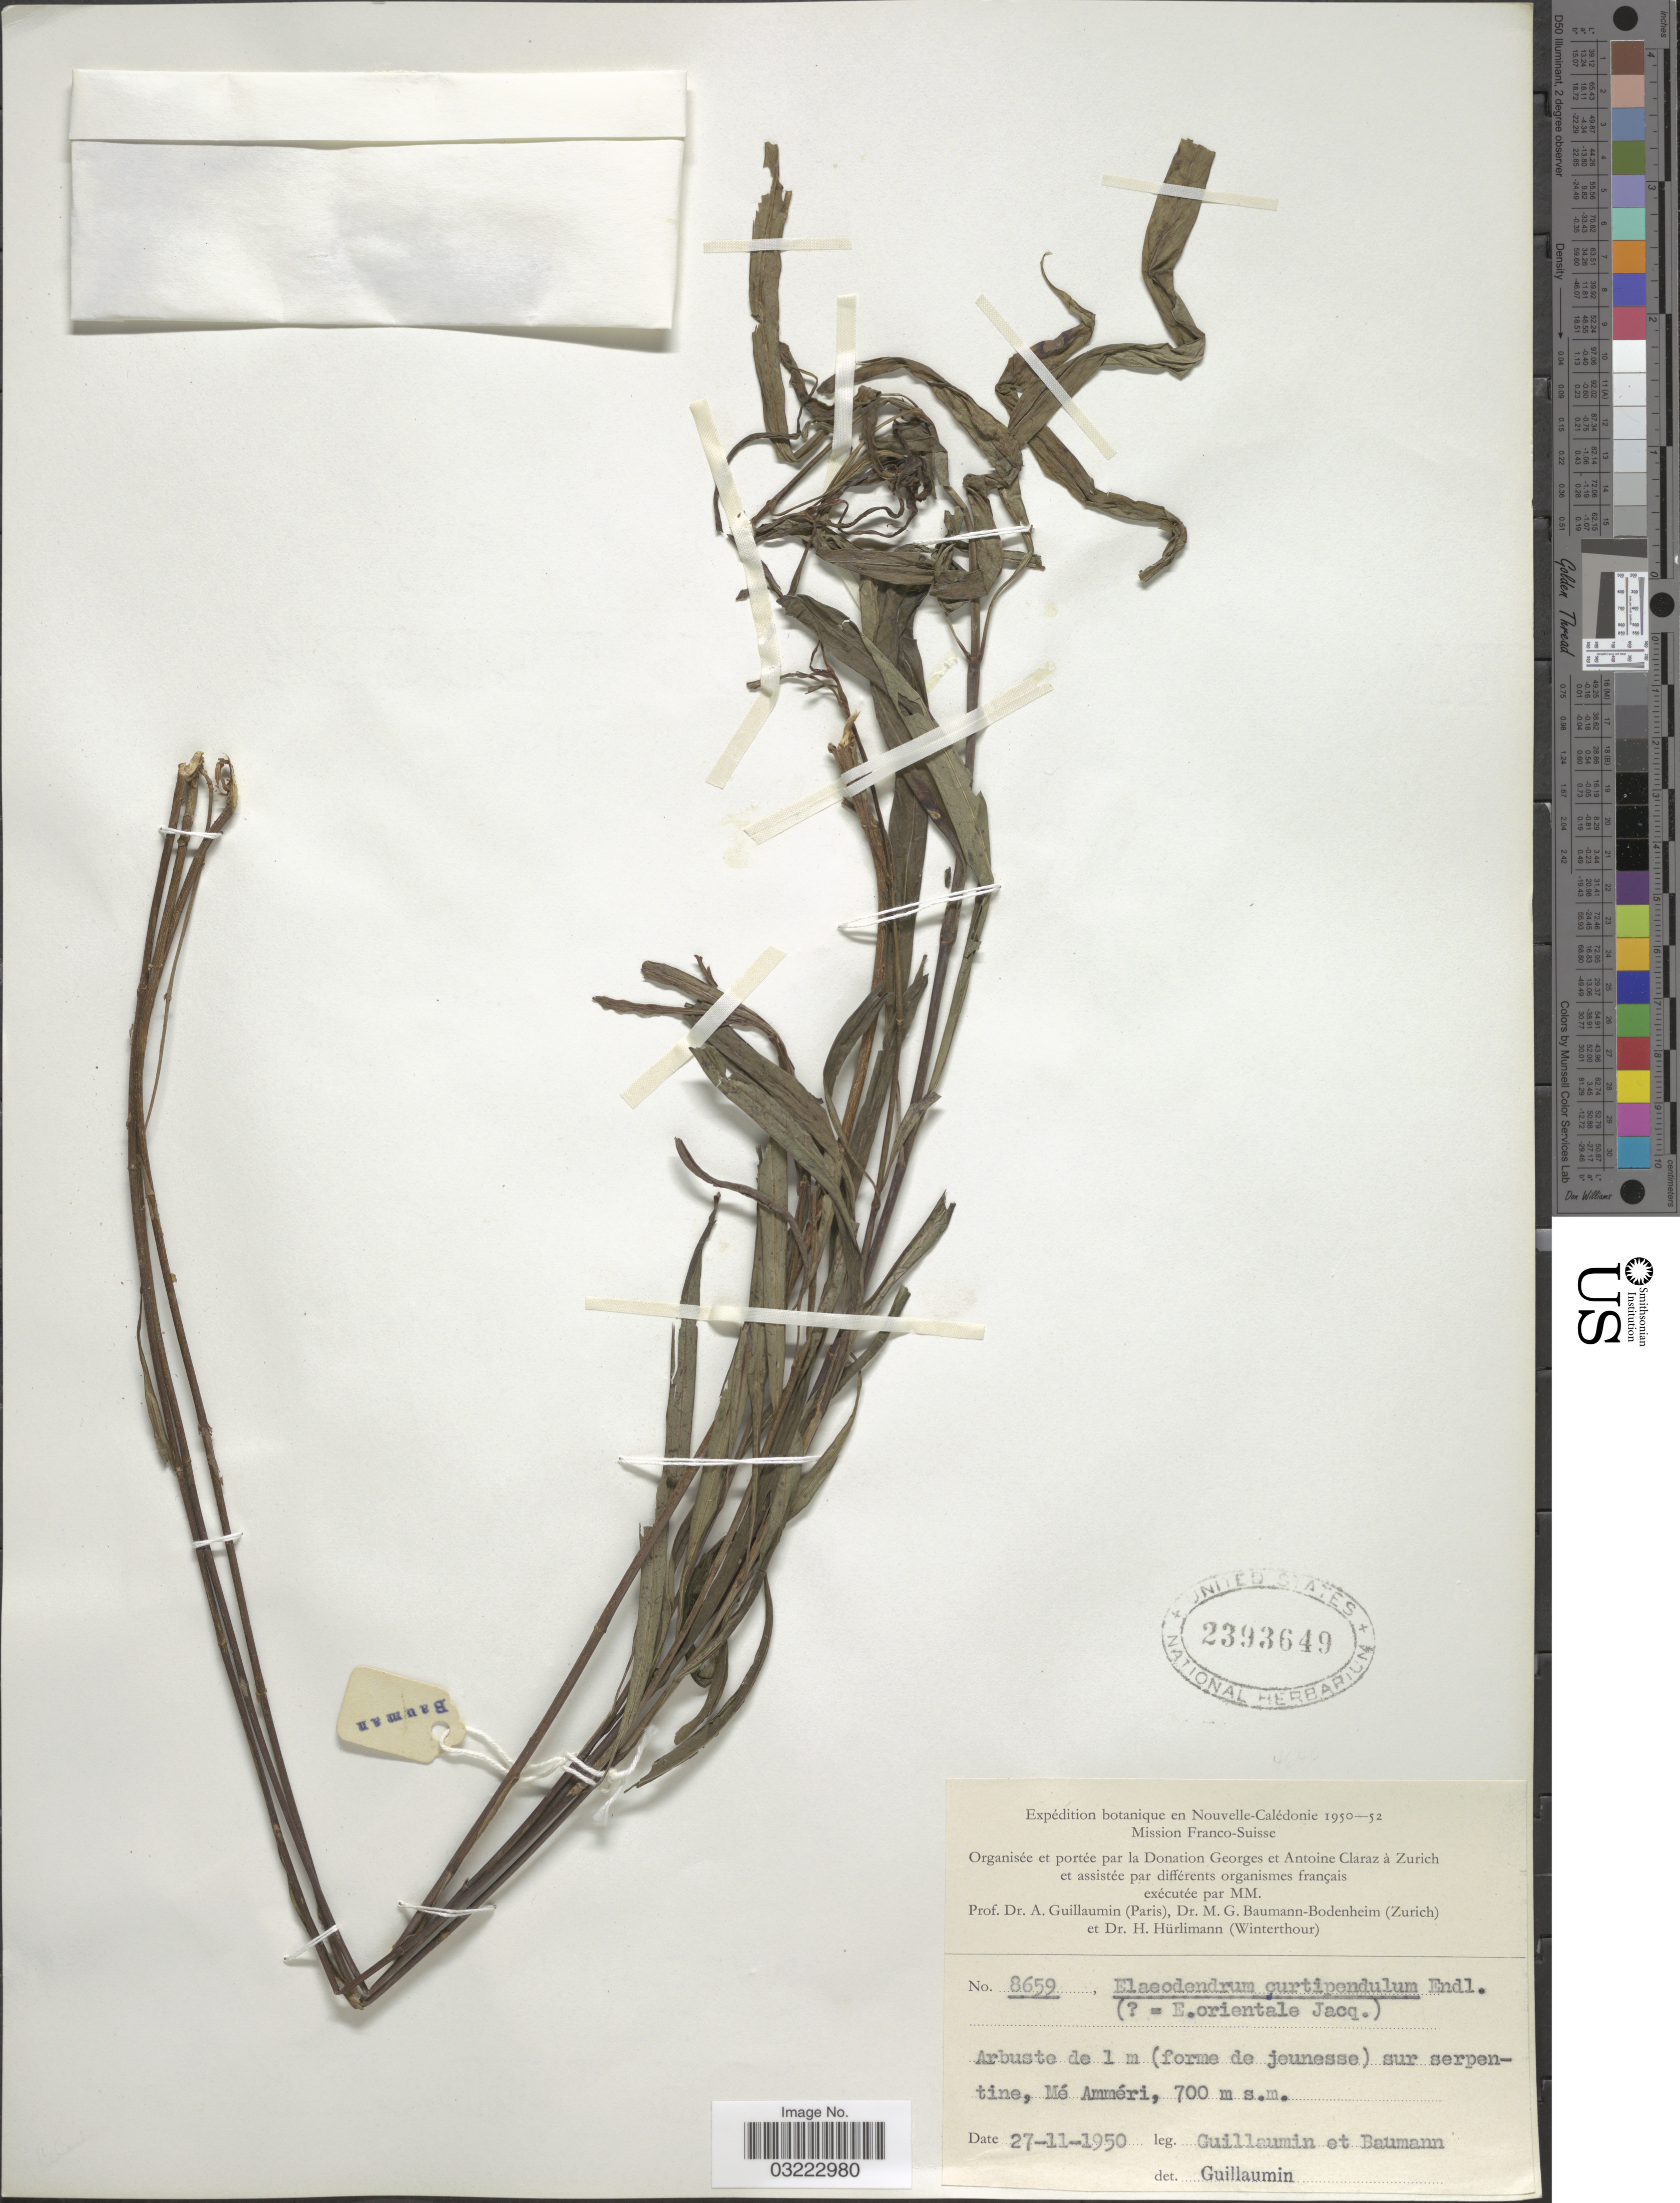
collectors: A. Guillaumin & M. G. Baumann-Bodenheim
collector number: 8659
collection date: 1950-11-27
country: New Caledonia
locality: Nouvelle-Calédonie. Sur serpentine, Mé Amméri.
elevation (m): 700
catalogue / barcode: US 2393649